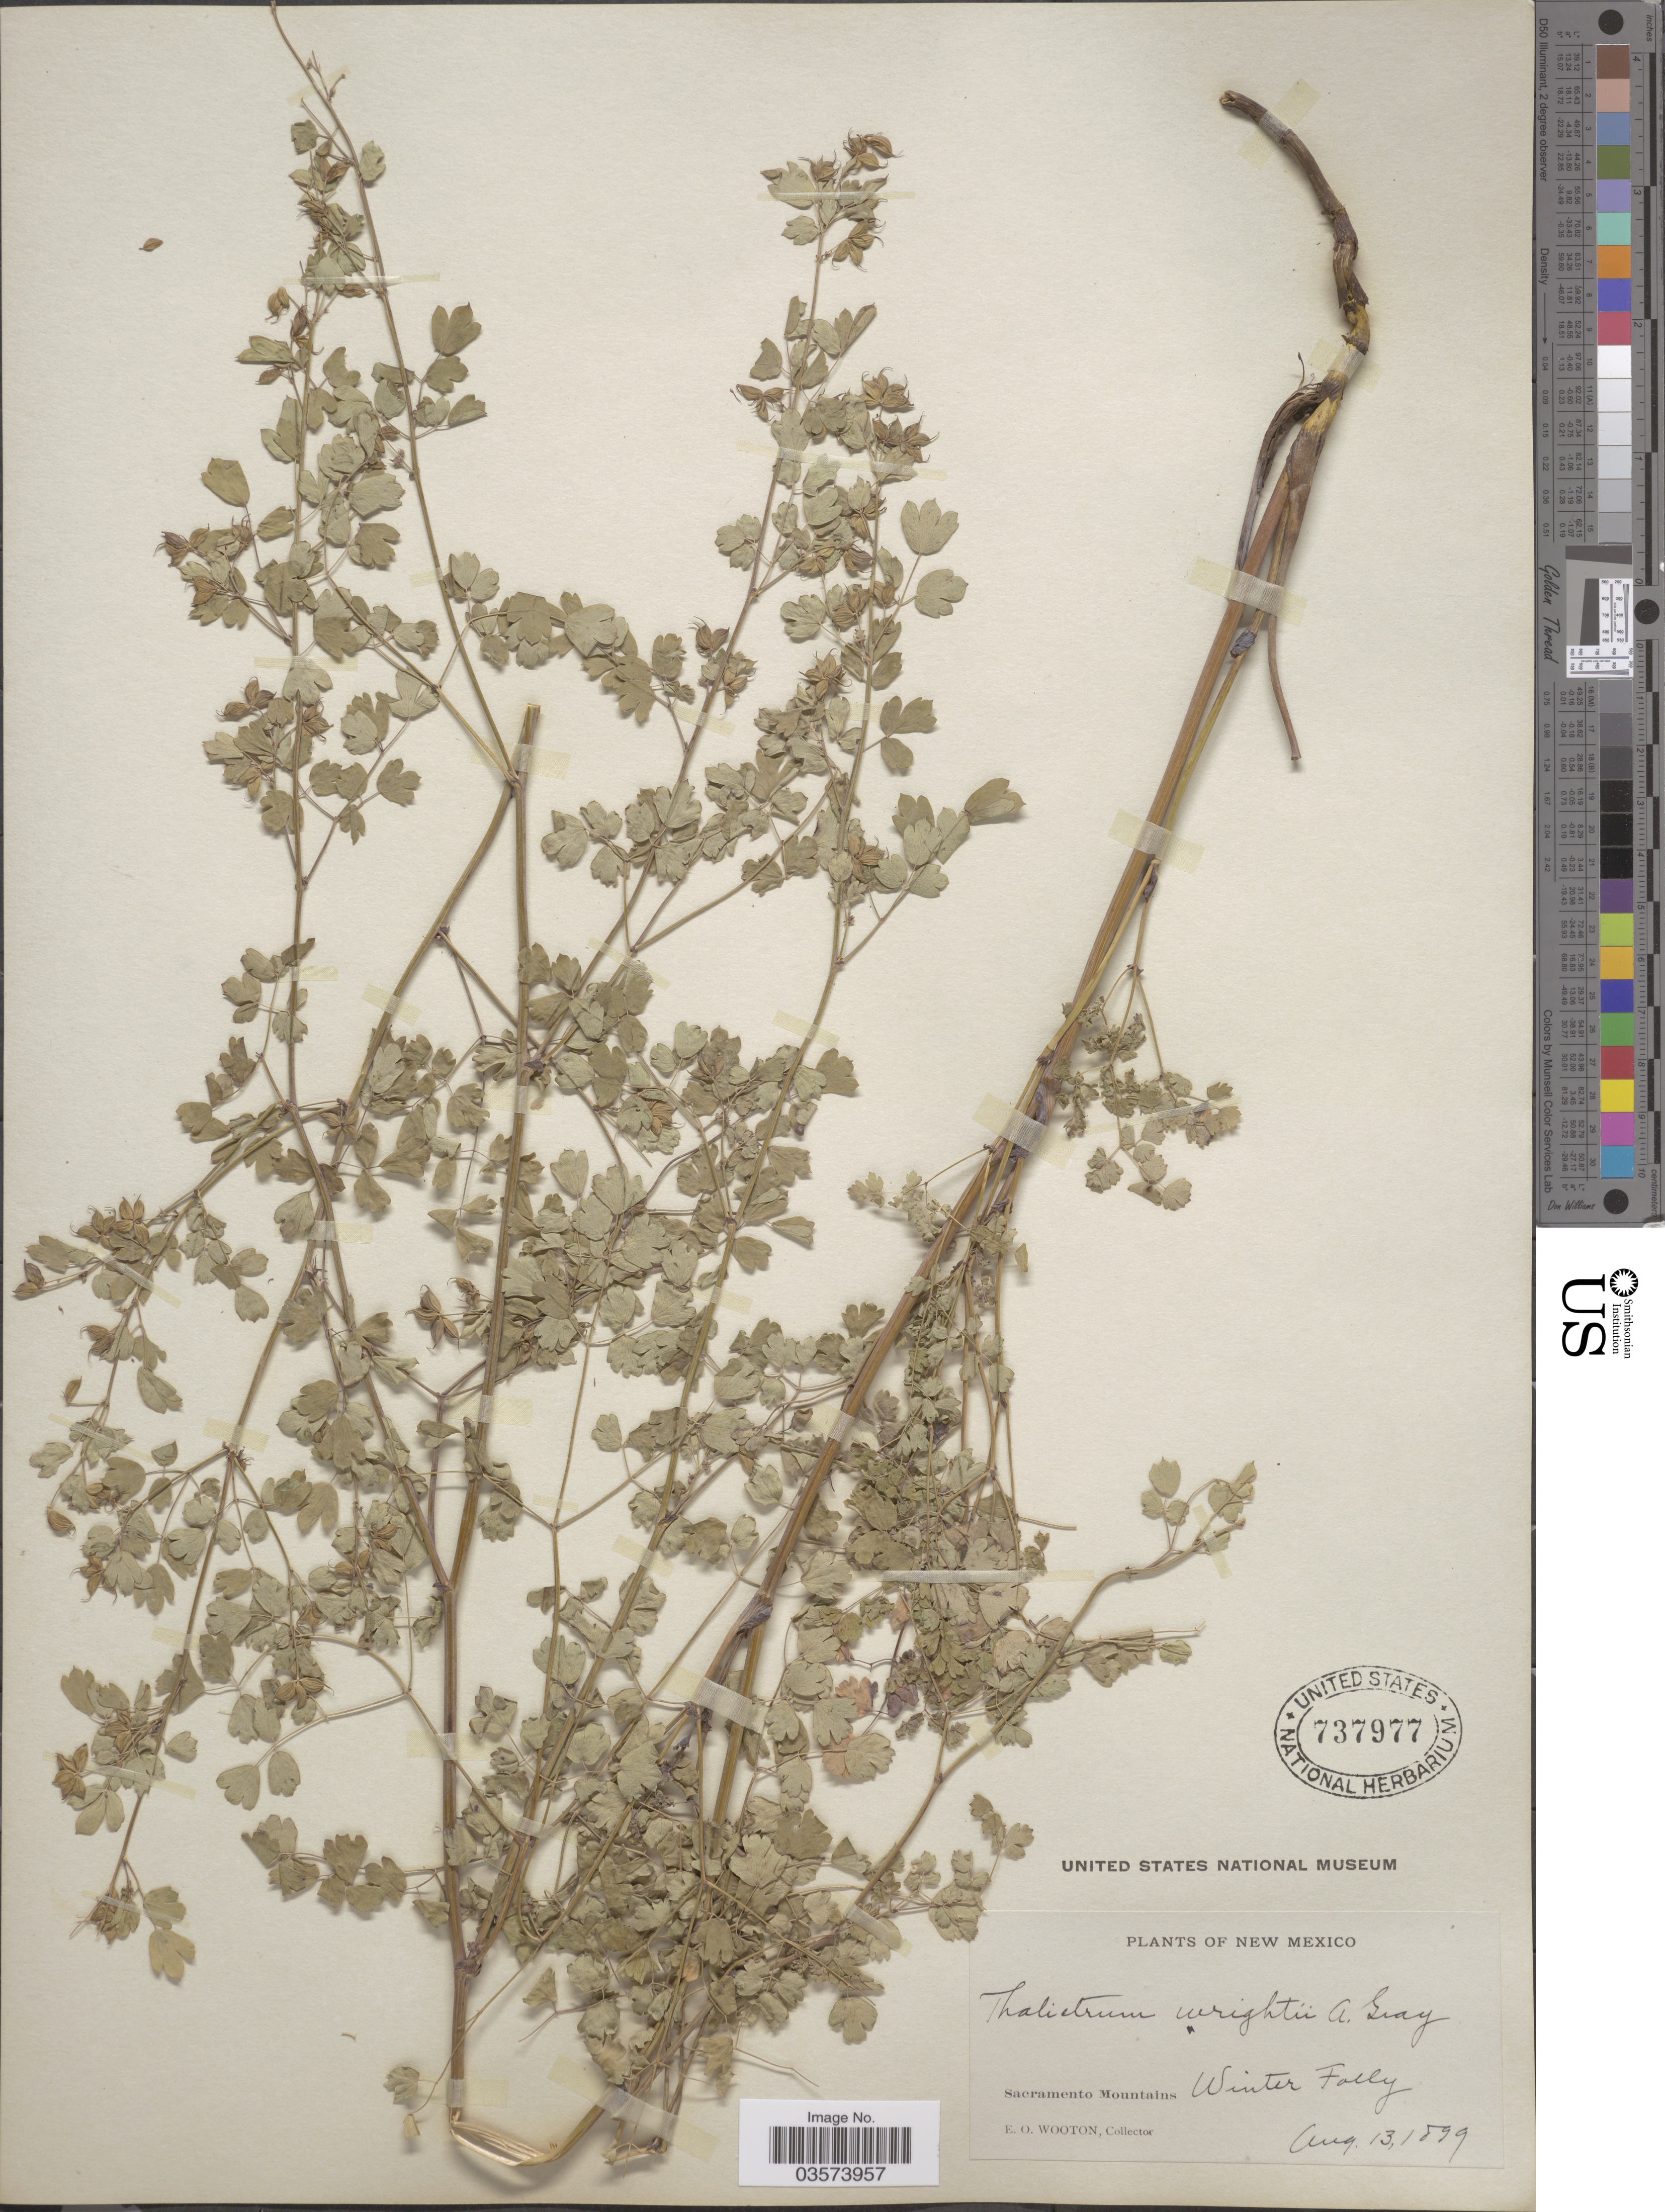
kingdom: Plantae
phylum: Tracheophyta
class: Magnoliopsida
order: Ranunculales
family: Ranunculaceae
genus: Thalictrum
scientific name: Thalictrum fendleri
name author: Engelm. ex A. Gray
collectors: E. O. Wooton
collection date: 1899-08-13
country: United States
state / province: New Mexico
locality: Sacramento Mountains. Winter Folly.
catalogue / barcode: US 737977